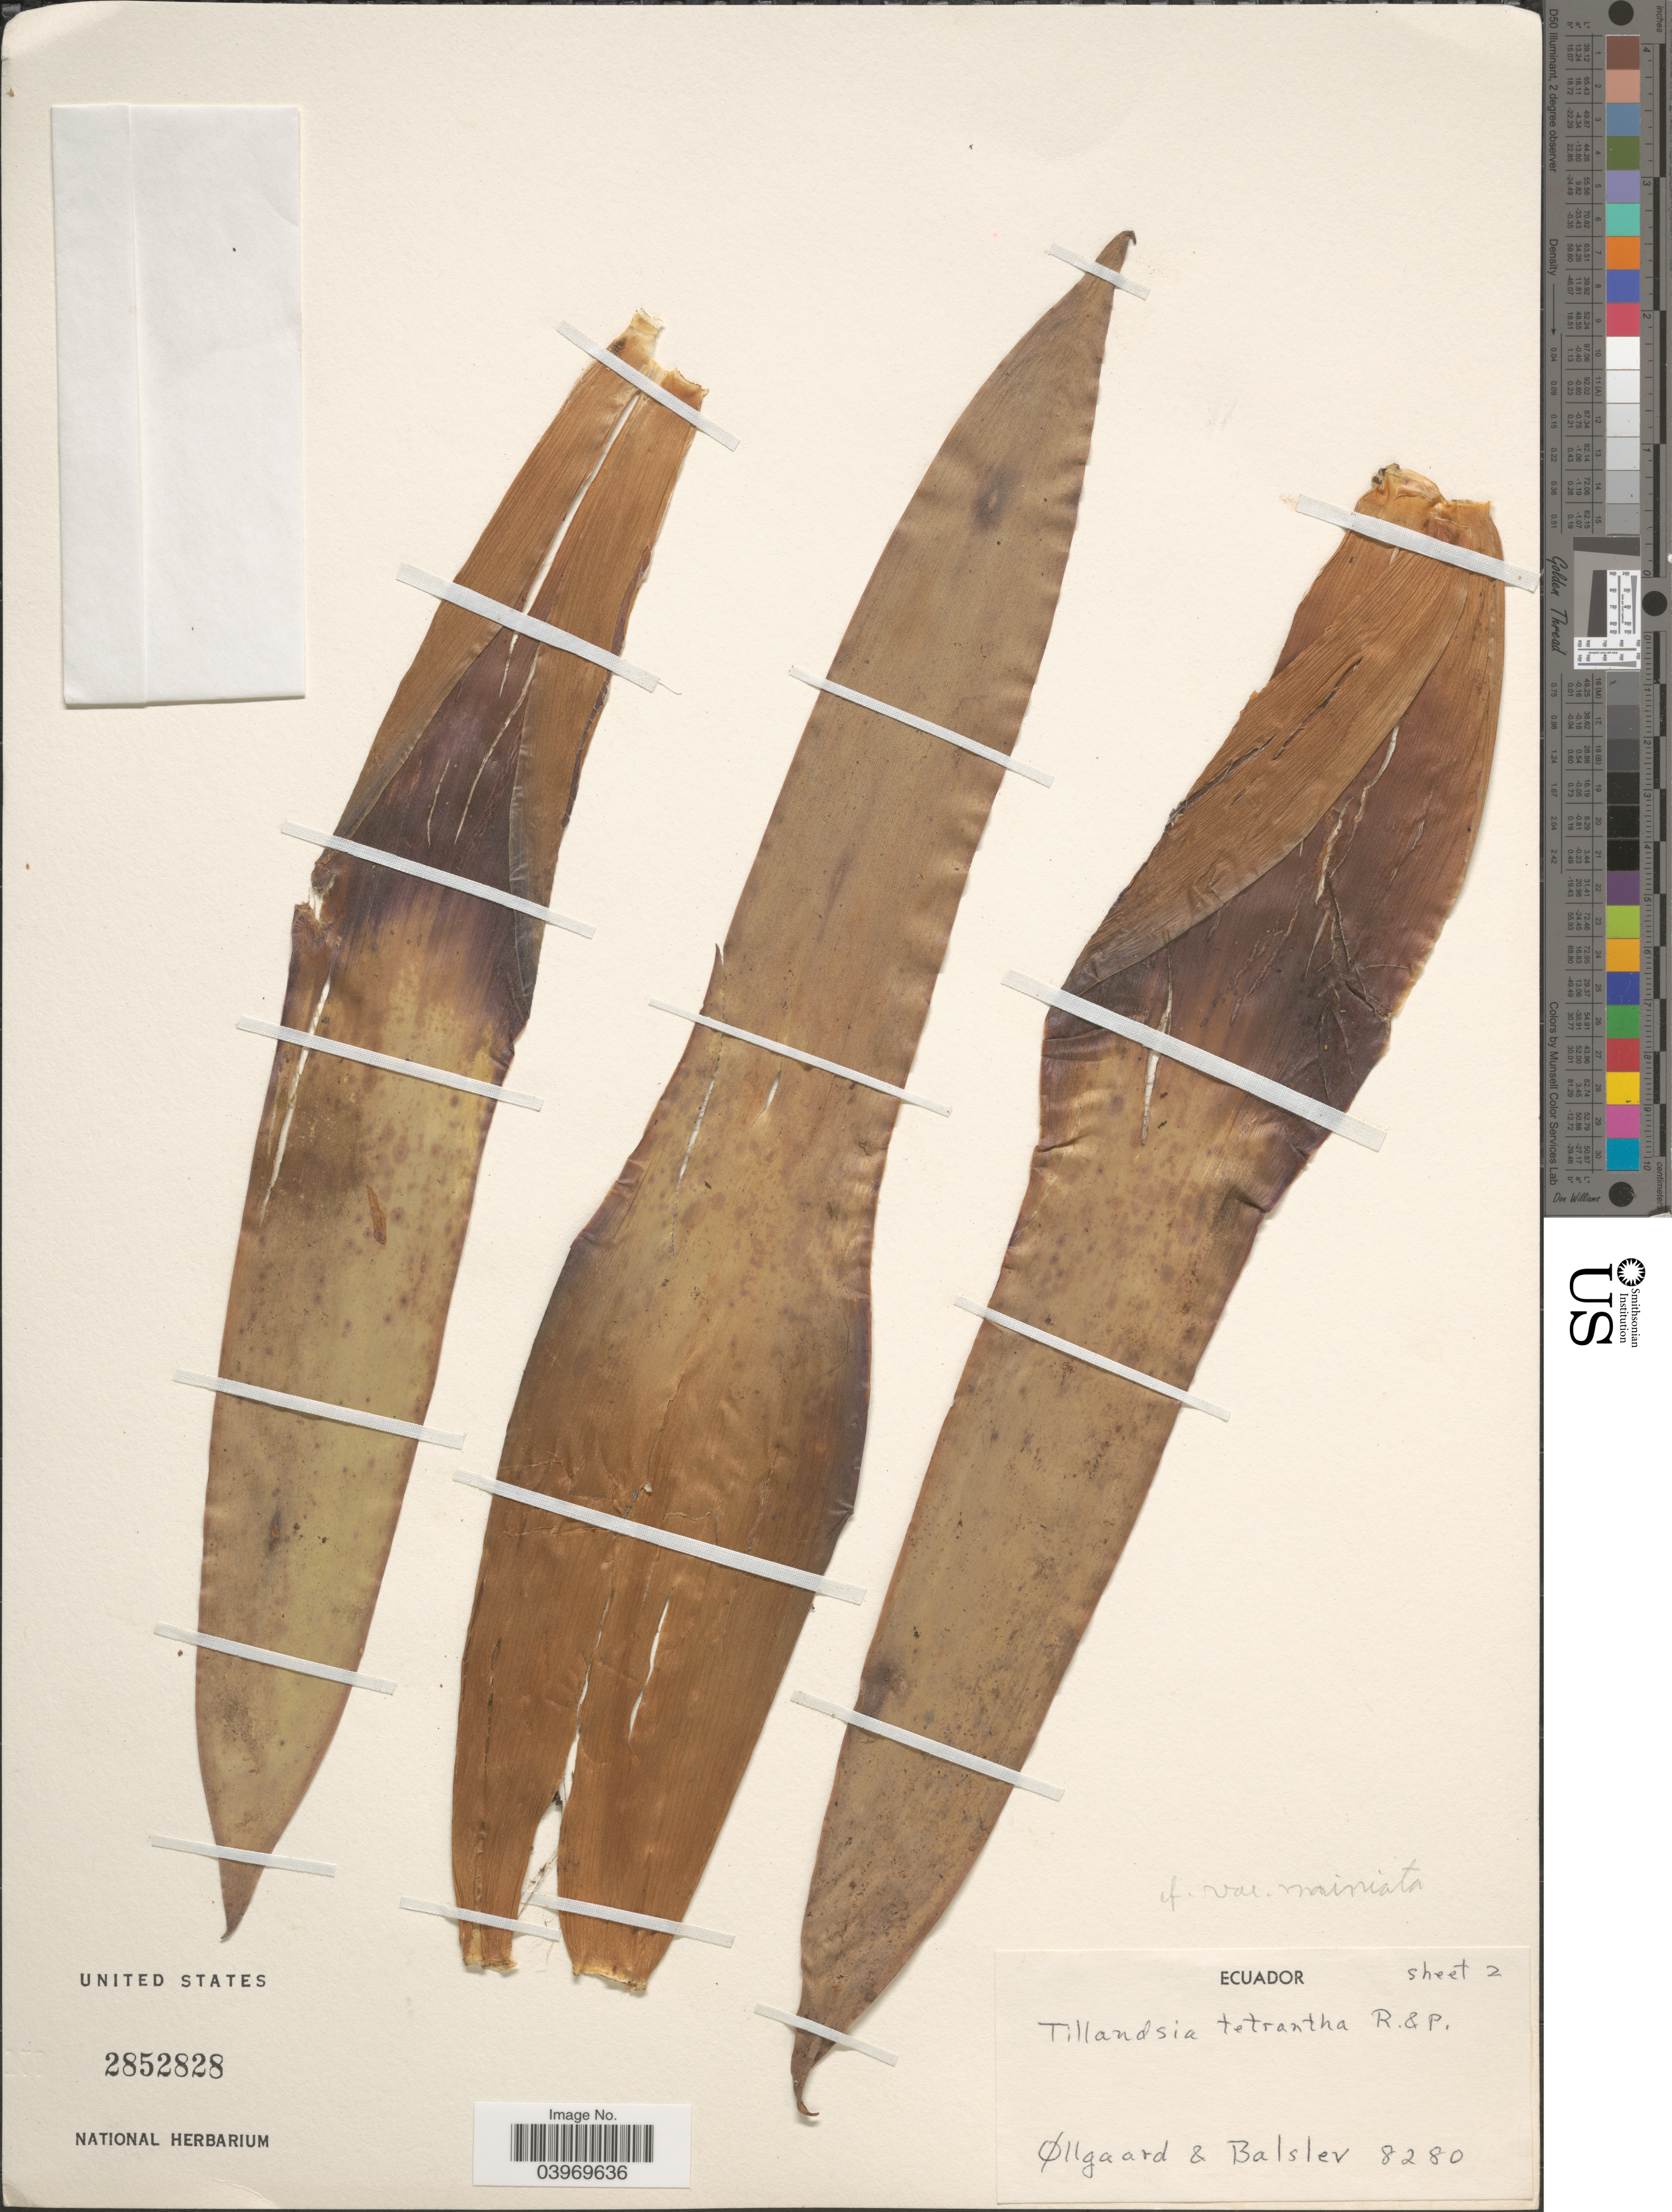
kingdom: Plantae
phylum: Tracheophyta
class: Liliopsida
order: Poales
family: Bromeliaceae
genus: Racinaea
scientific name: Racinaea tetrantha var. miniata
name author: (André) M.A. Spencer & L.B. Sm.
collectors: Øllgaard & Balslev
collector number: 8280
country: Ecuador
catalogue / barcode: US 2852828